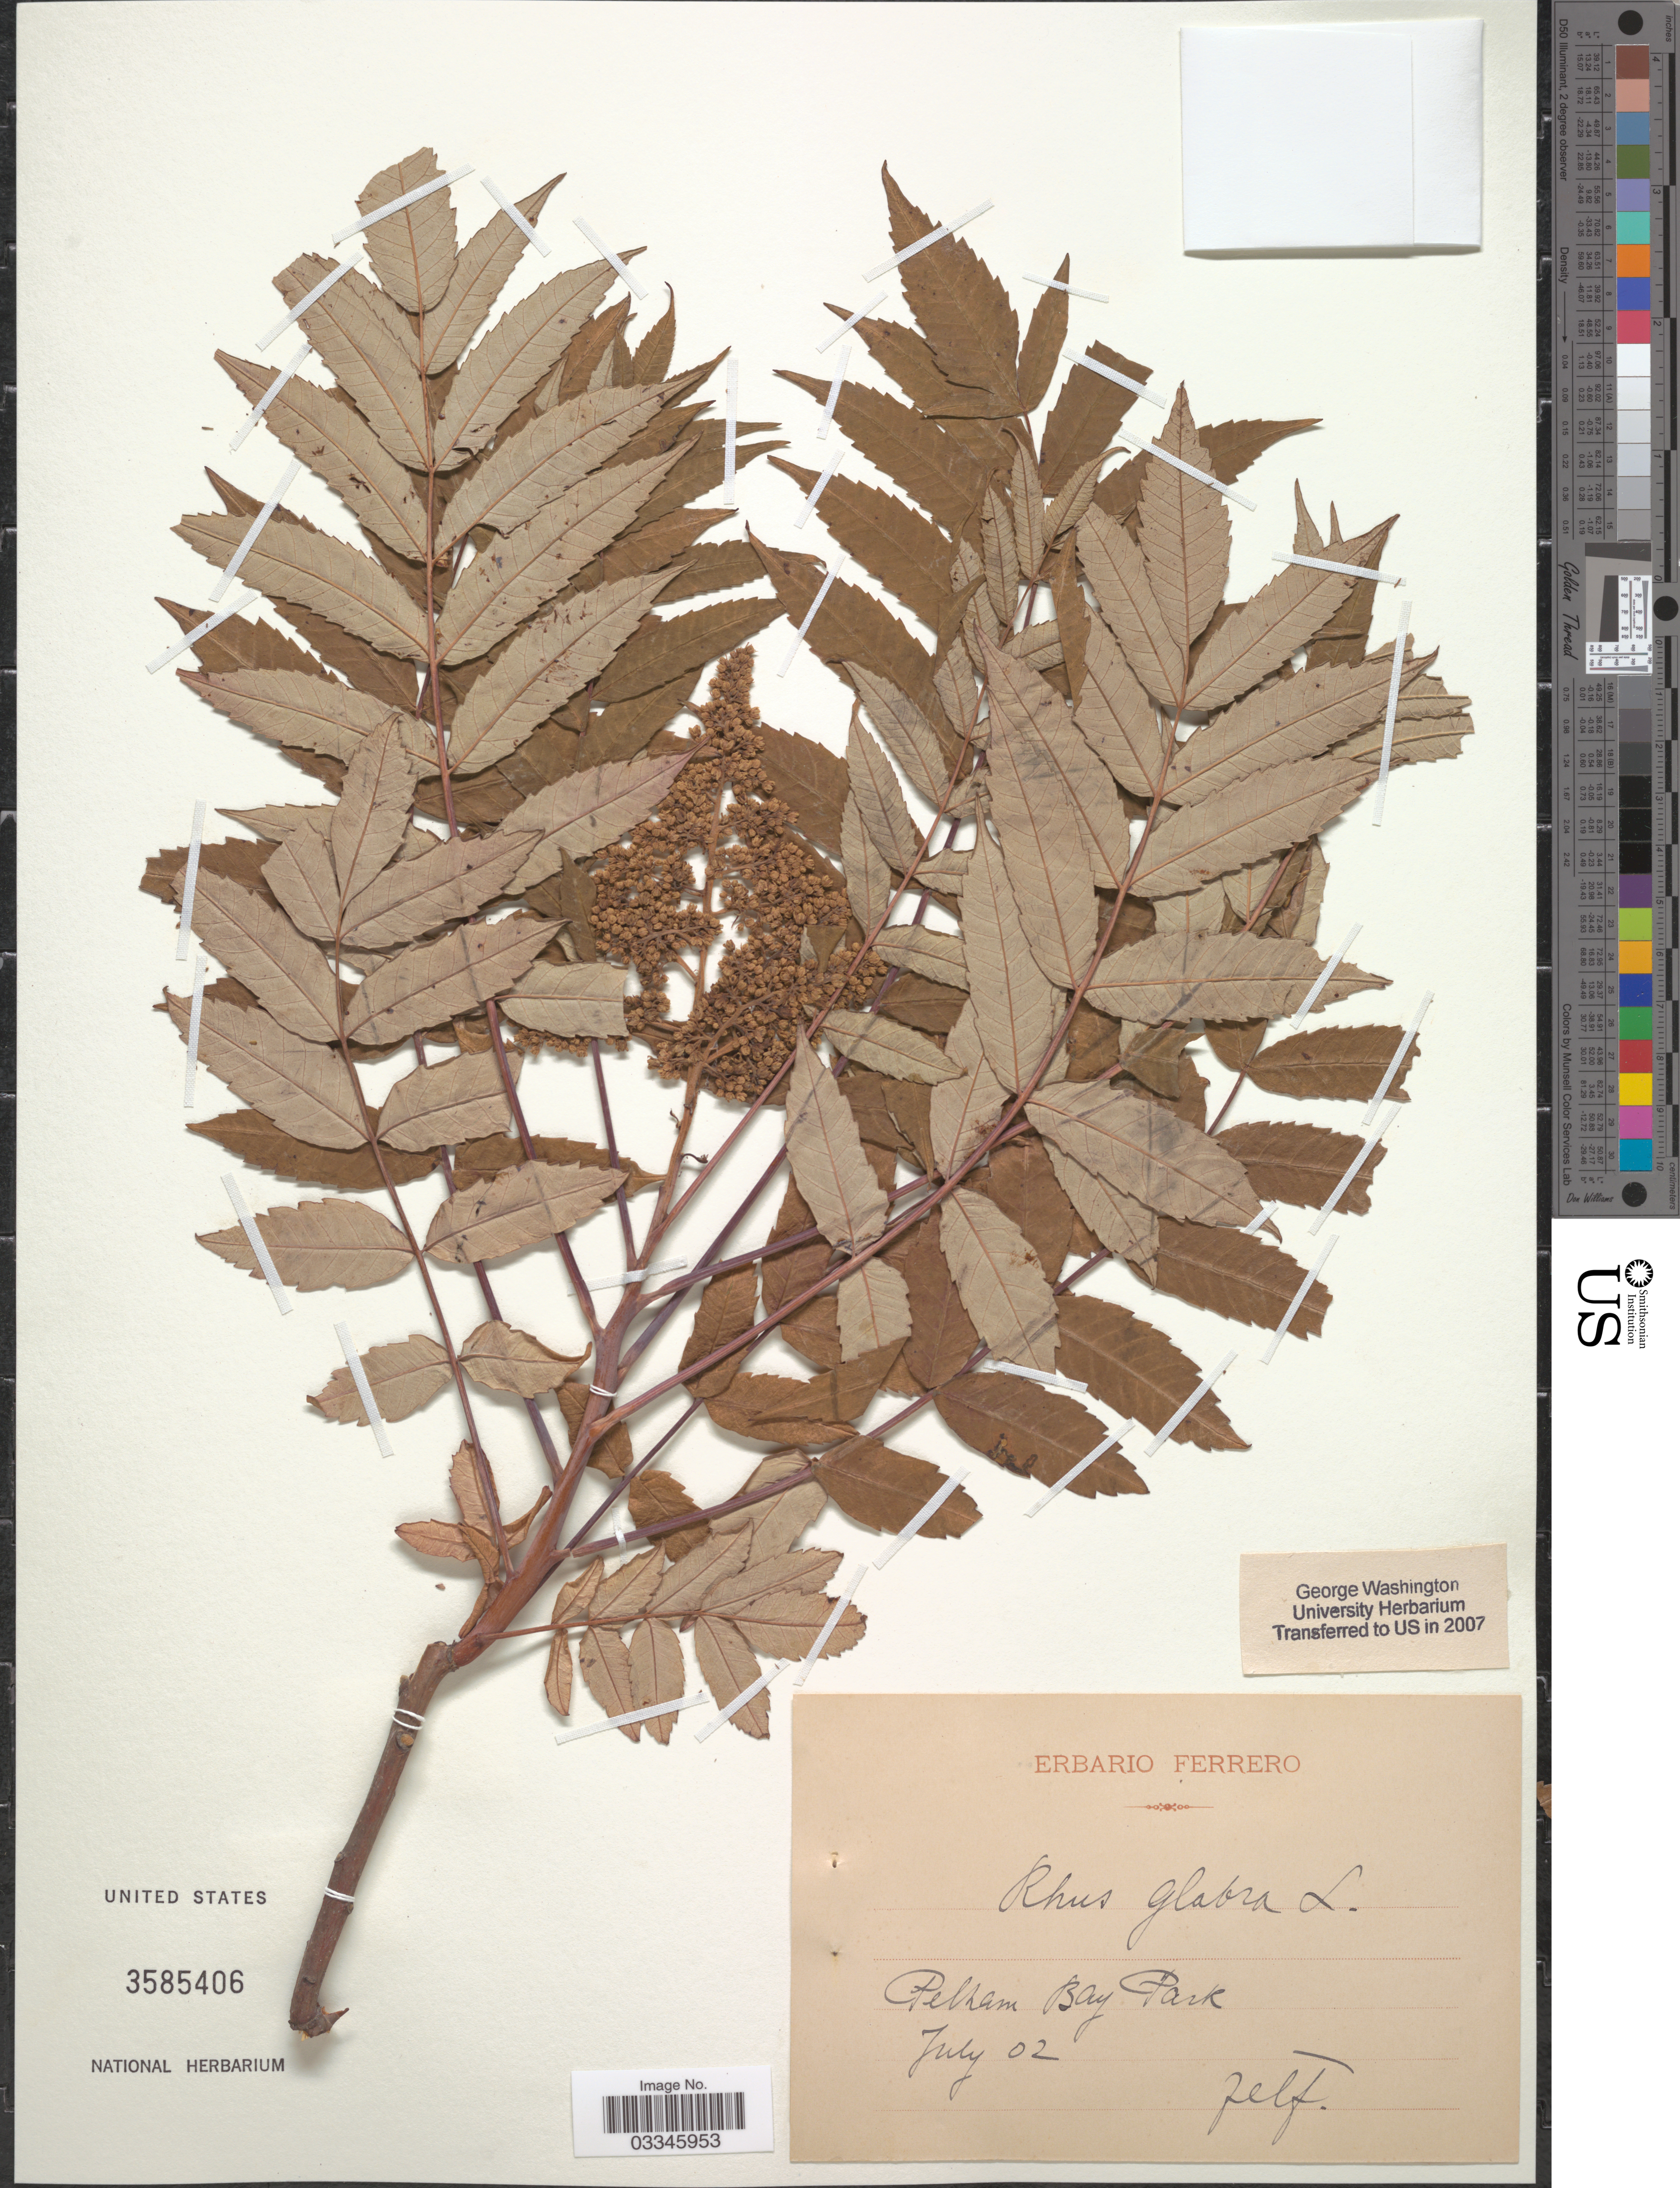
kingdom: Plantae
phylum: Tracheophyta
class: Magnoliopsida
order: Sapindales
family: Anacardiaceae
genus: Rhus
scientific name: Rhus glabra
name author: L.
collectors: F. Ferrero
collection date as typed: Transcribed d/m/y: /7/2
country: United States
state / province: New York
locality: Pelham Bay Park.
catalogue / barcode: US 3585406